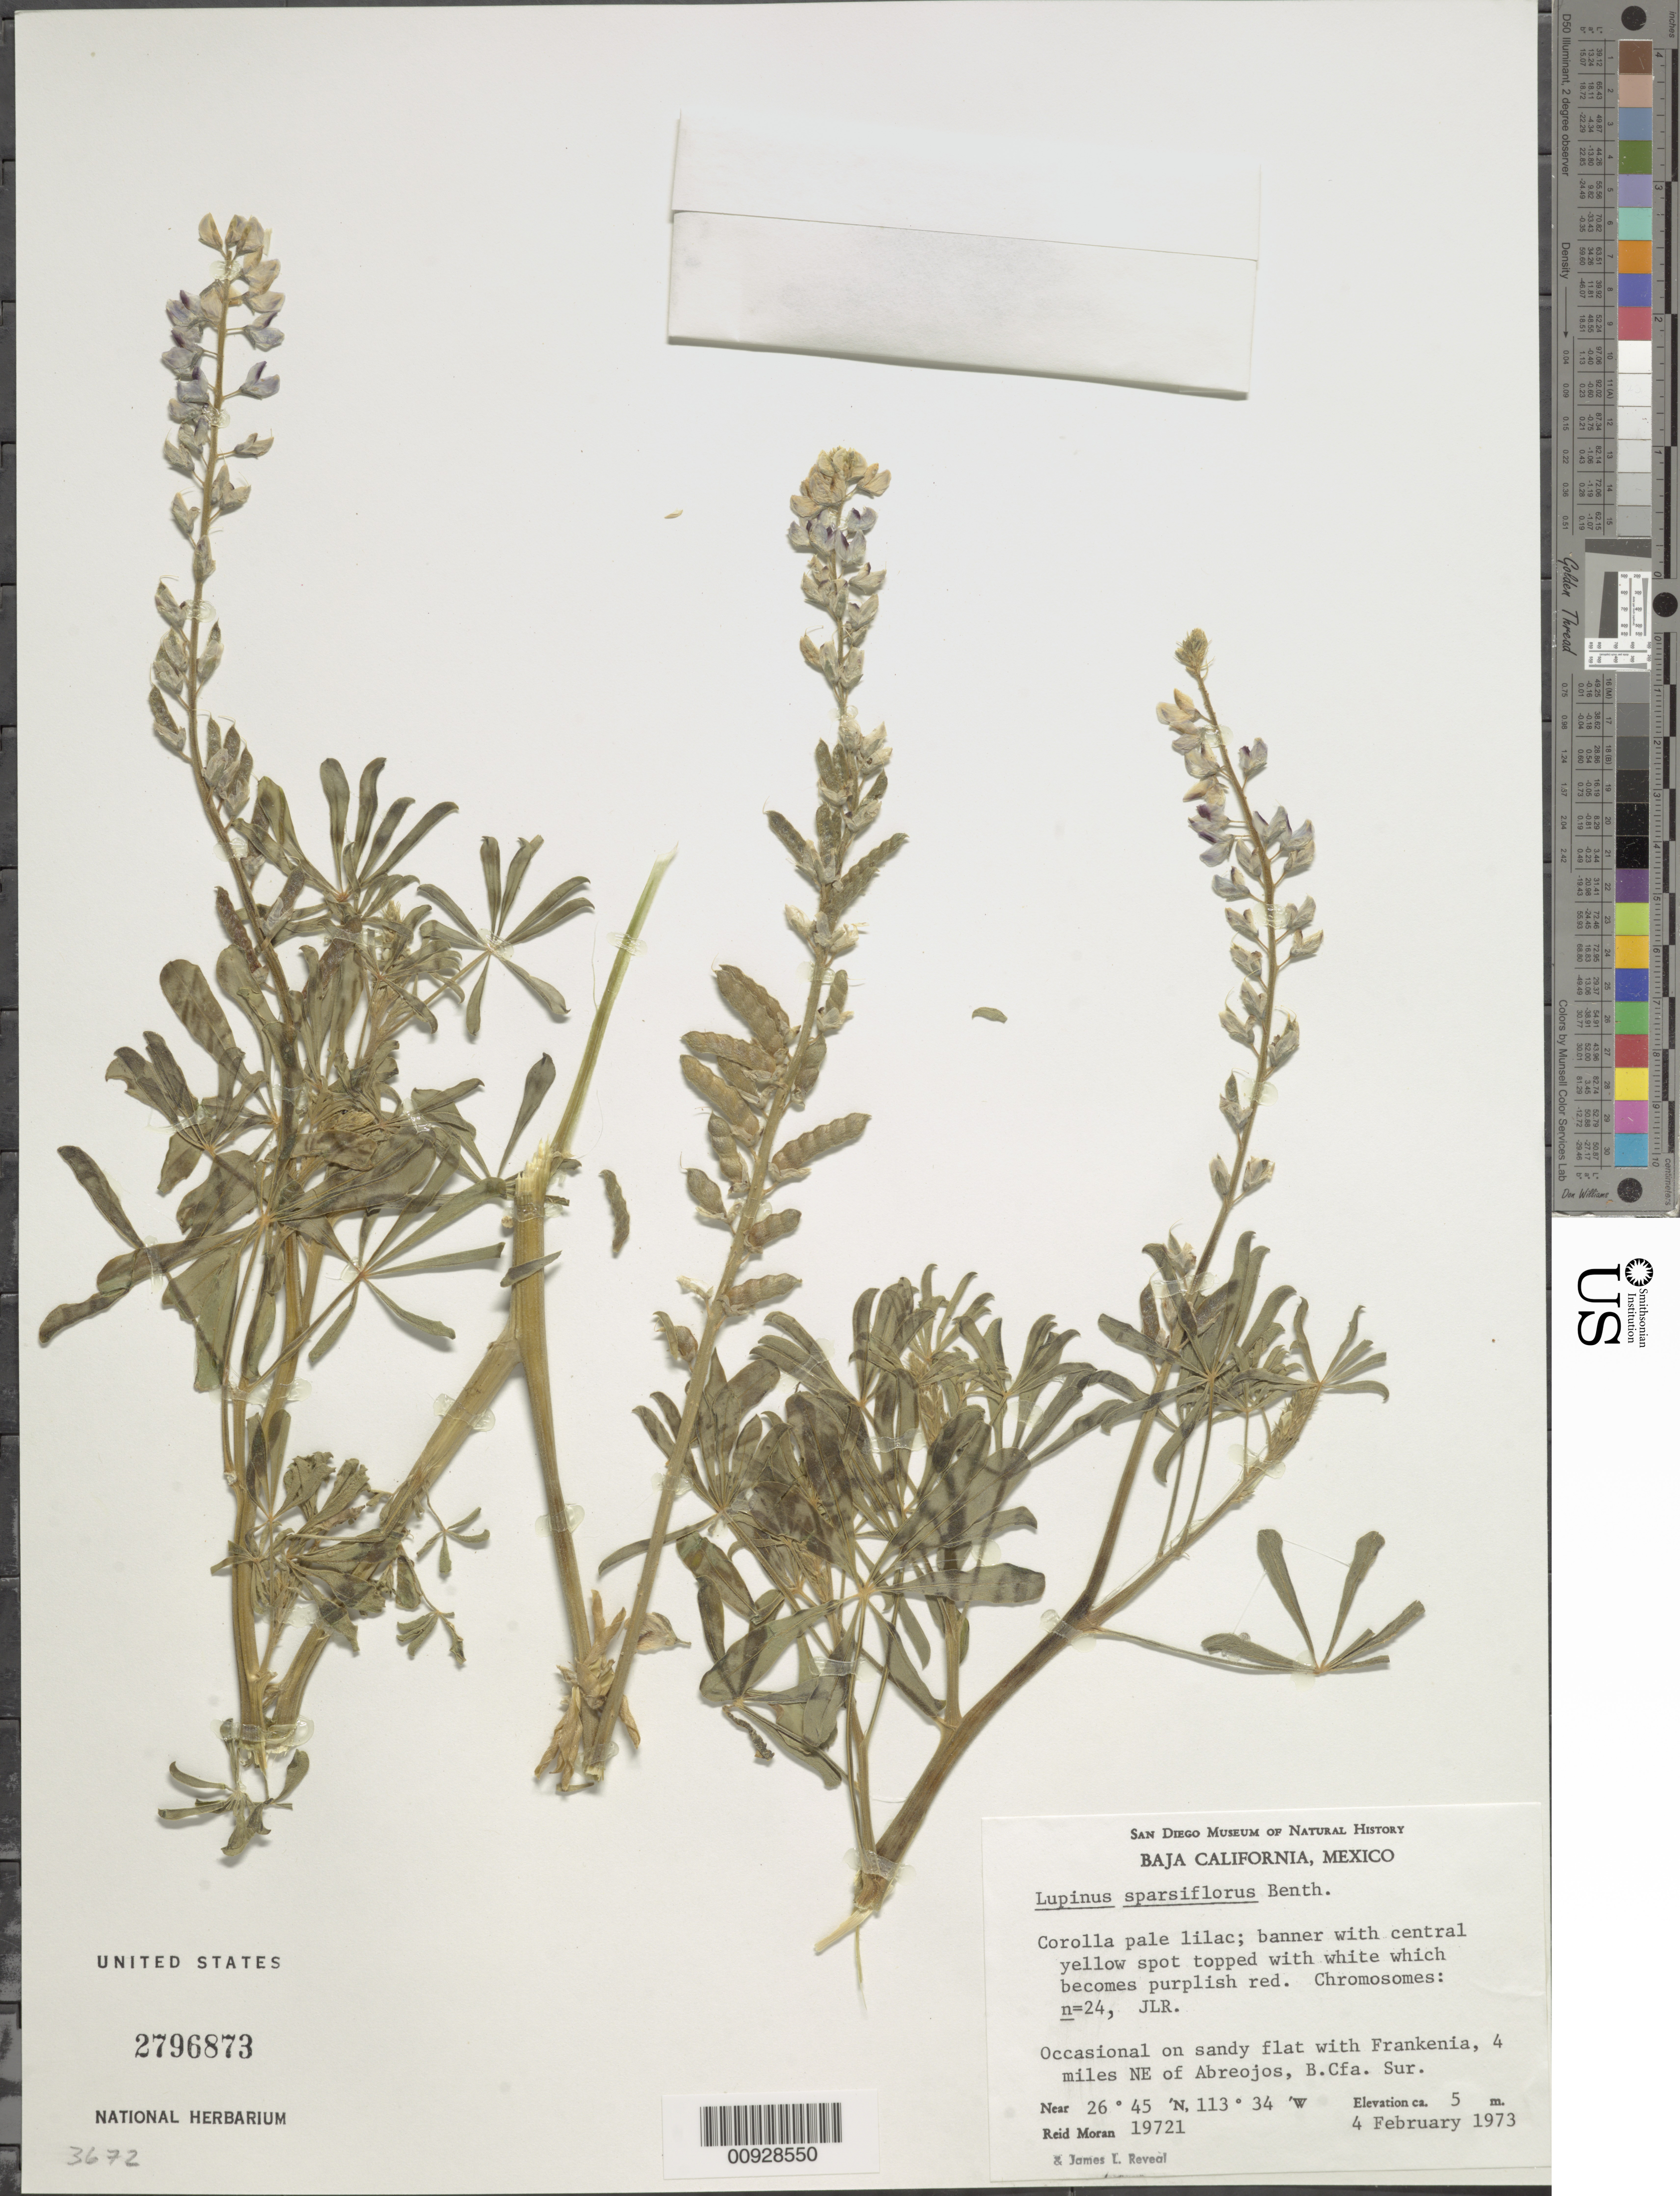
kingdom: Plantae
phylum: Tracheophyta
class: Magnoliopsida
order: Fabales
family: Fabaceae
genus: Lupinus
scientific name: Lupinus sparsiflorus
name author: Benth.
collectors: R. V. Moran & J. L. Reveal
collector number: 19721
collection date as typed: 04 Feb 1973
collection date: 1973-02-04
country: Mexico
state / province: Baja California Sur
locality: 4 miles NE of Abreojos.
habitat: On sandy flat with Frankenia.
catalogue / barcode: US 2796873